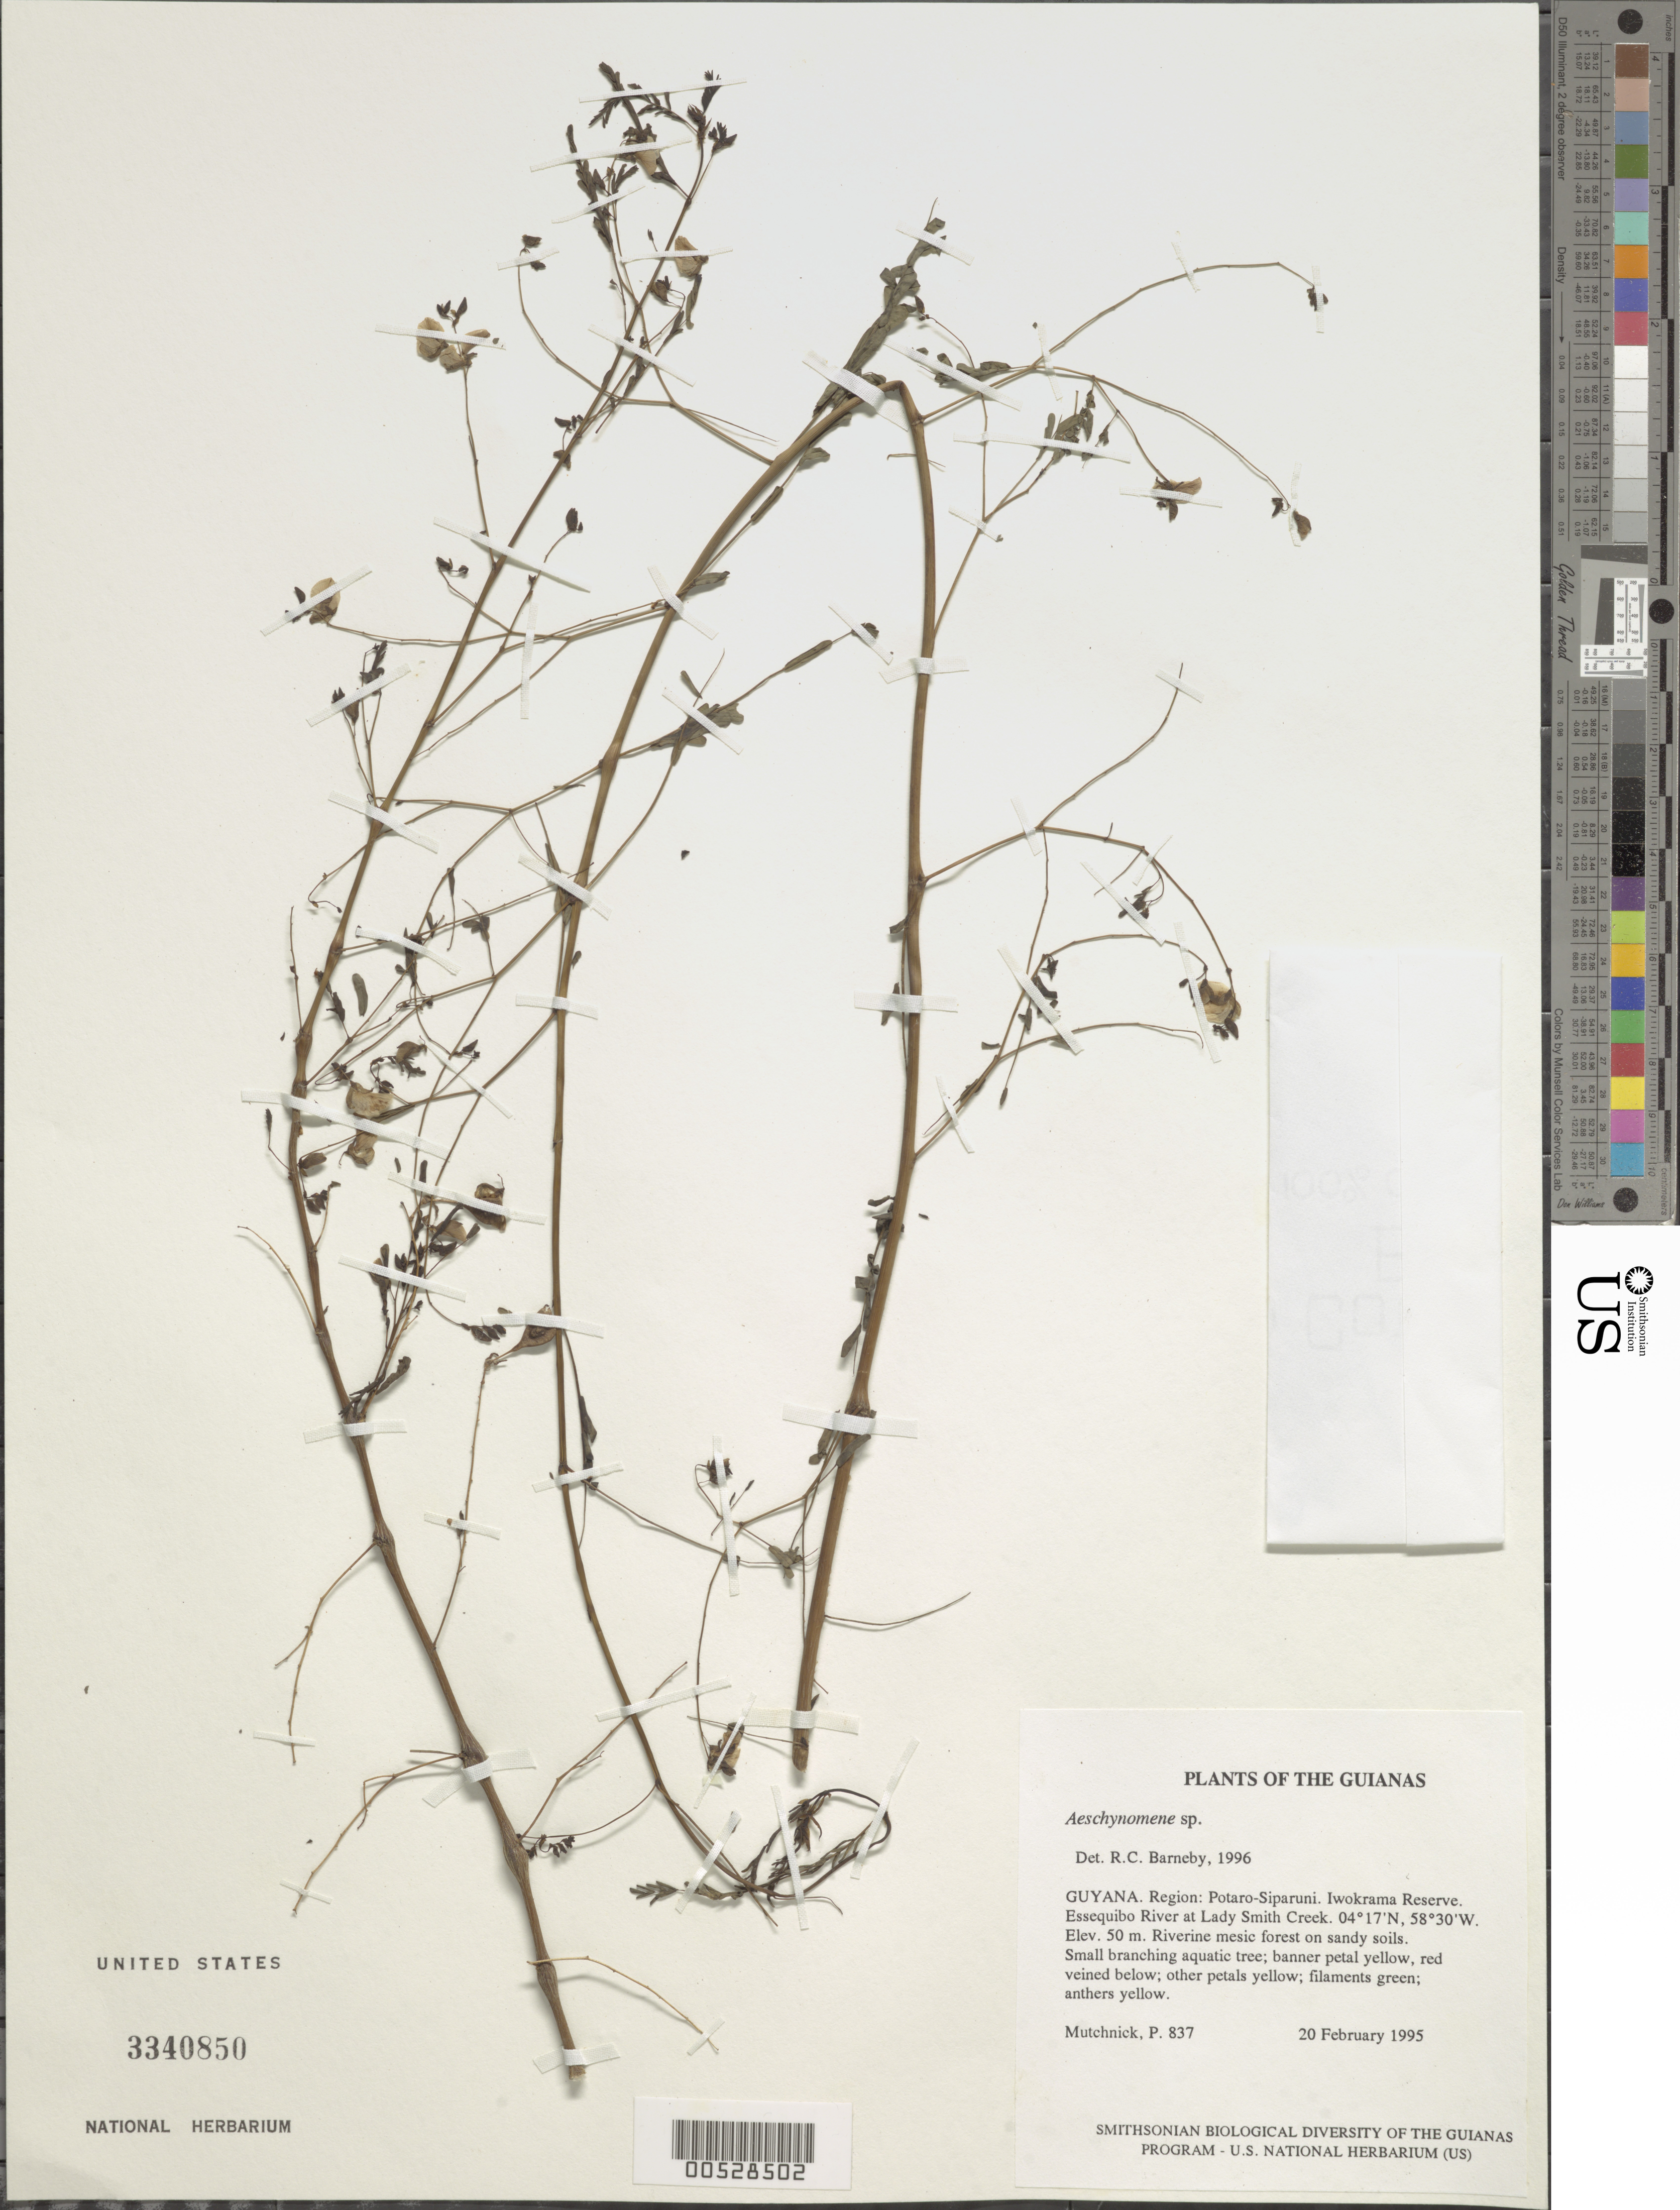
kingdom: Plantae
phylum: Tracheophyta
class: Magnoliopsida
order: Fabales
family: Fabaceae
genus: Aeschynomene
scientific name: Aeschynomene sensitiva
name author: Sw.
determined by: Antunes, L.L.C.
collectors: P. Mutchnick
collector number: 837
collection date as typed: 20 February 1995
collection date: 1995-02-20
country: Guyana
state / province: Potaro-Siparuni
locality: Iwokrama Reserve. Essequibo River at Lady Smith Creek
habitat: Riverine mesic forest on sandy soils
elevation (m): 50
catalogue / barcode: US 3340850